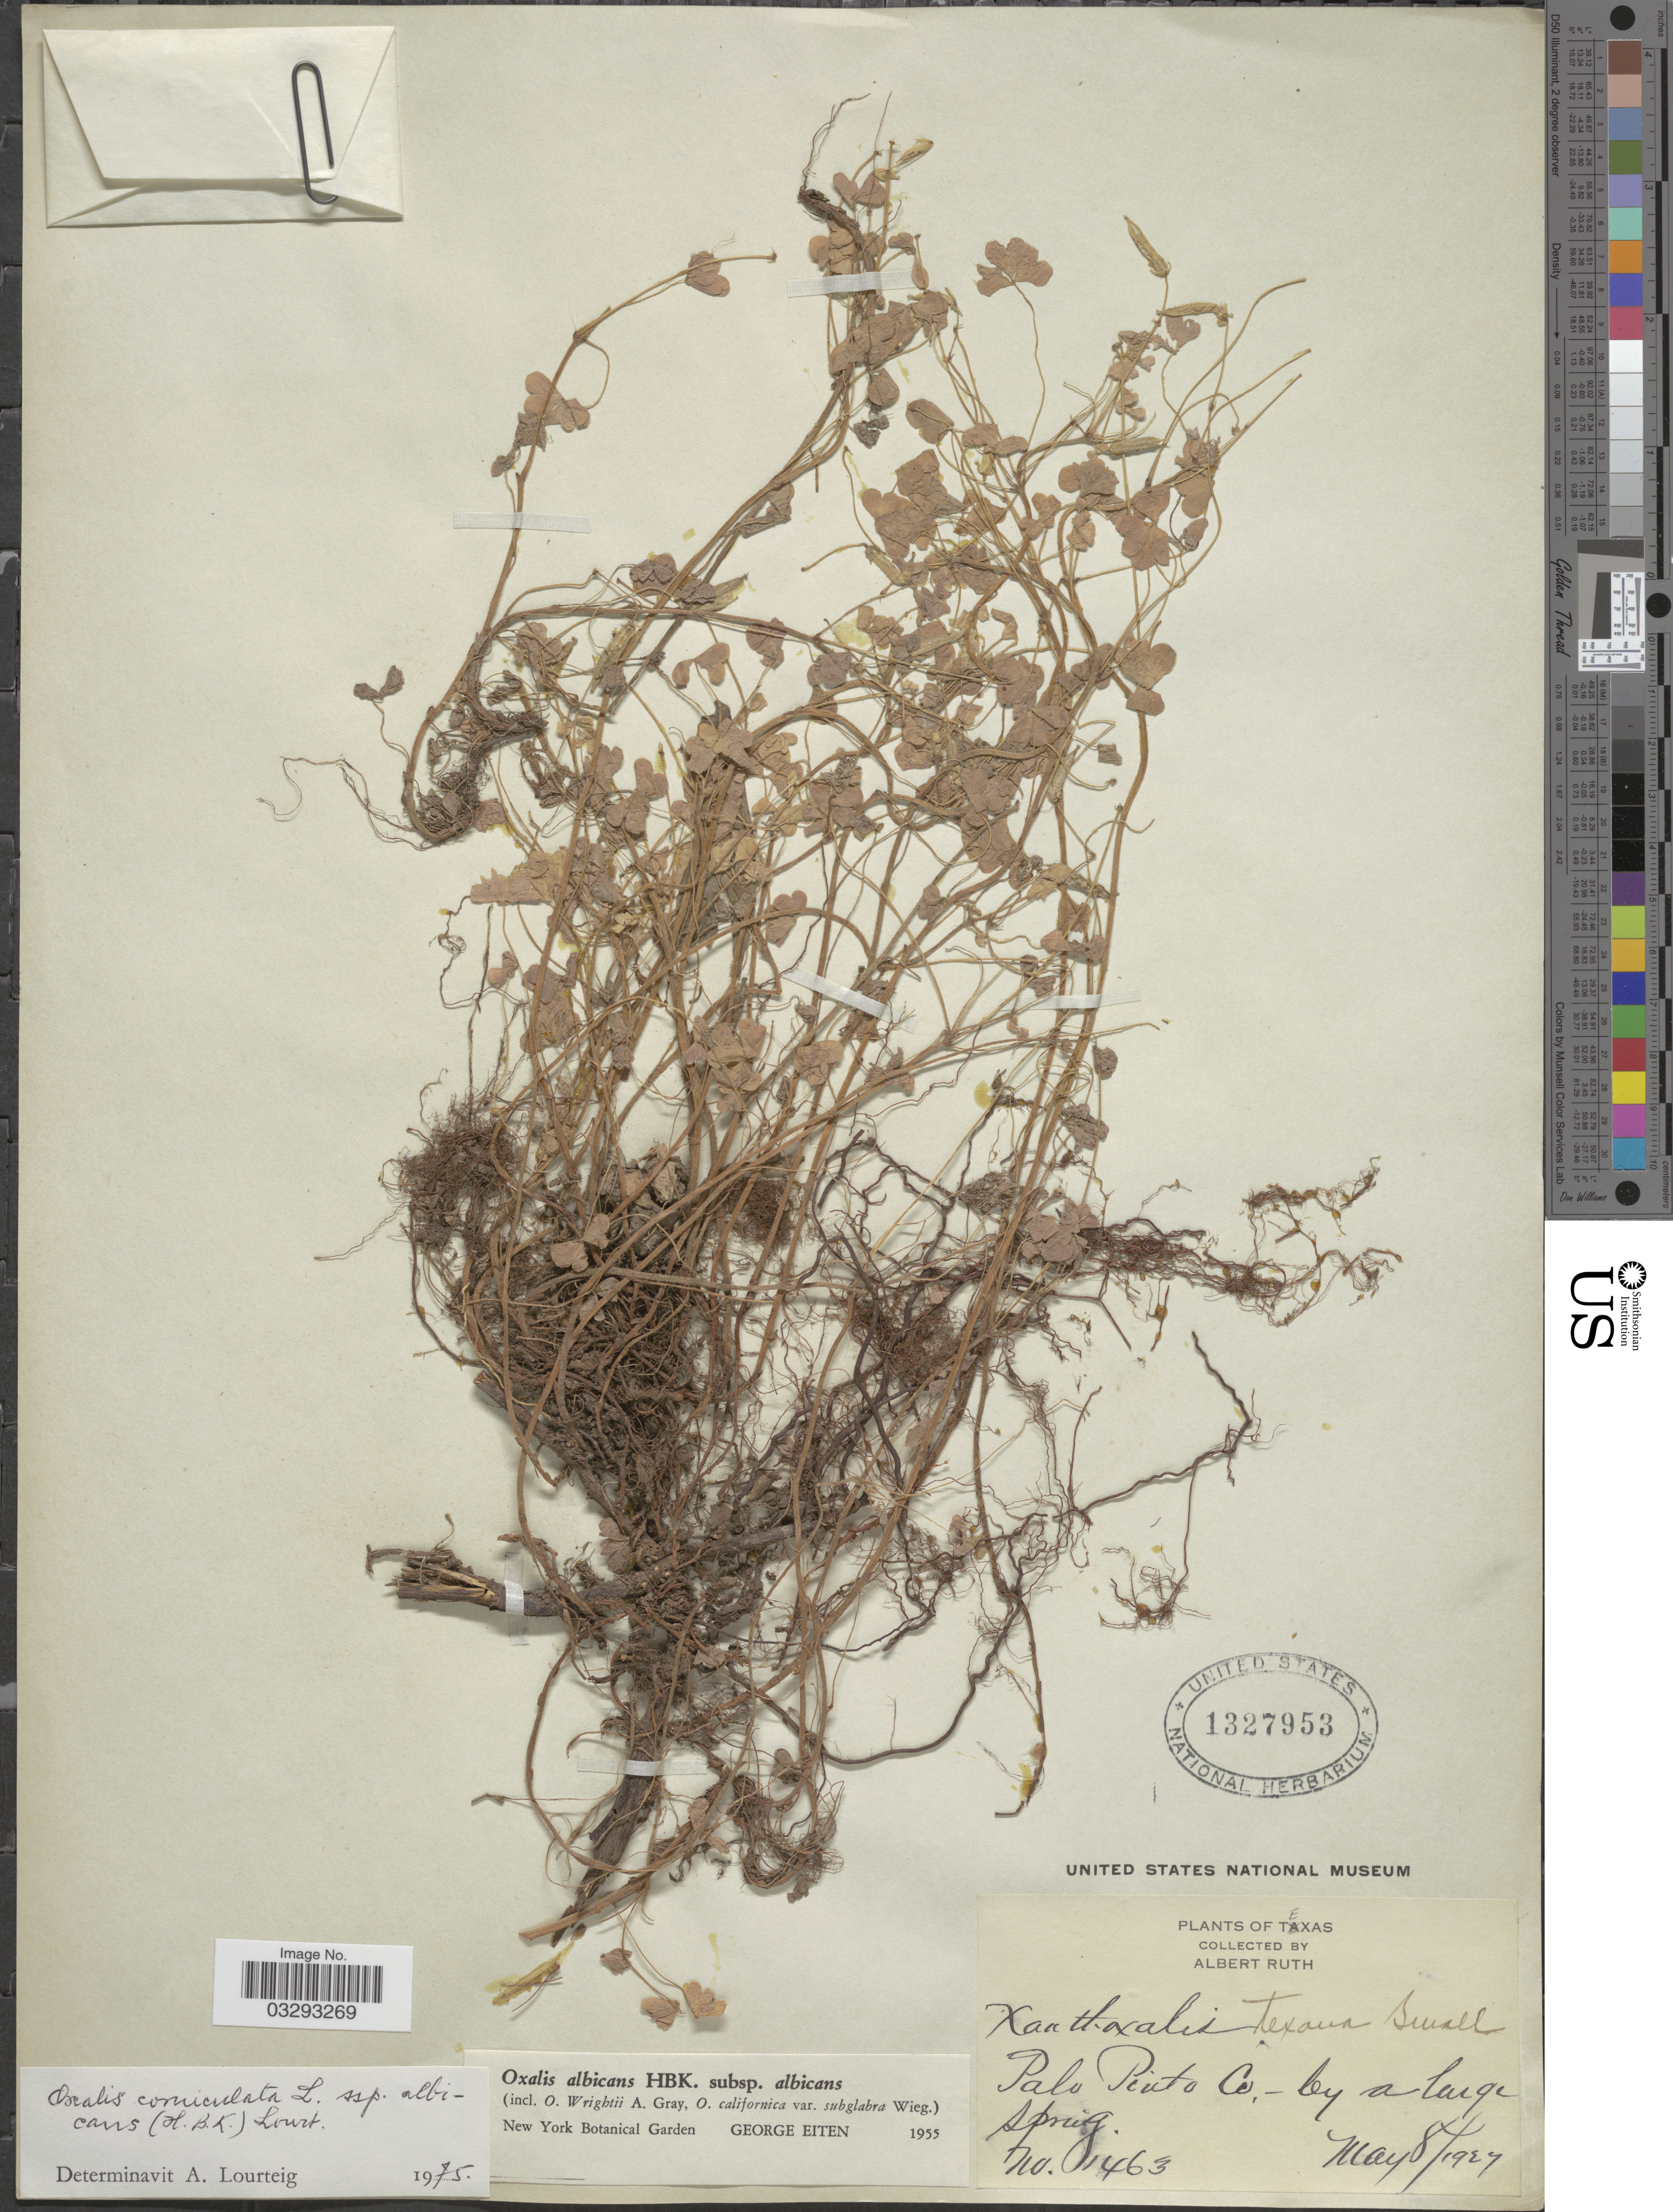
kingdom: Plantae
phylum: Tracheophyta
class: Magnoliopsida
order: Oxalidales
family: Oxalidaceae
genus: Oxalis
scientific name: Oxalis corniculata subsp. albicans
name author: (Kunth) Lourteig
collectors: A. Ruth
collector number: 1463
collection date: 1927-05-08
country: United States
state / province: Texas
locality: Palo Pinto Co.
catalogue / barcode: US 1327953